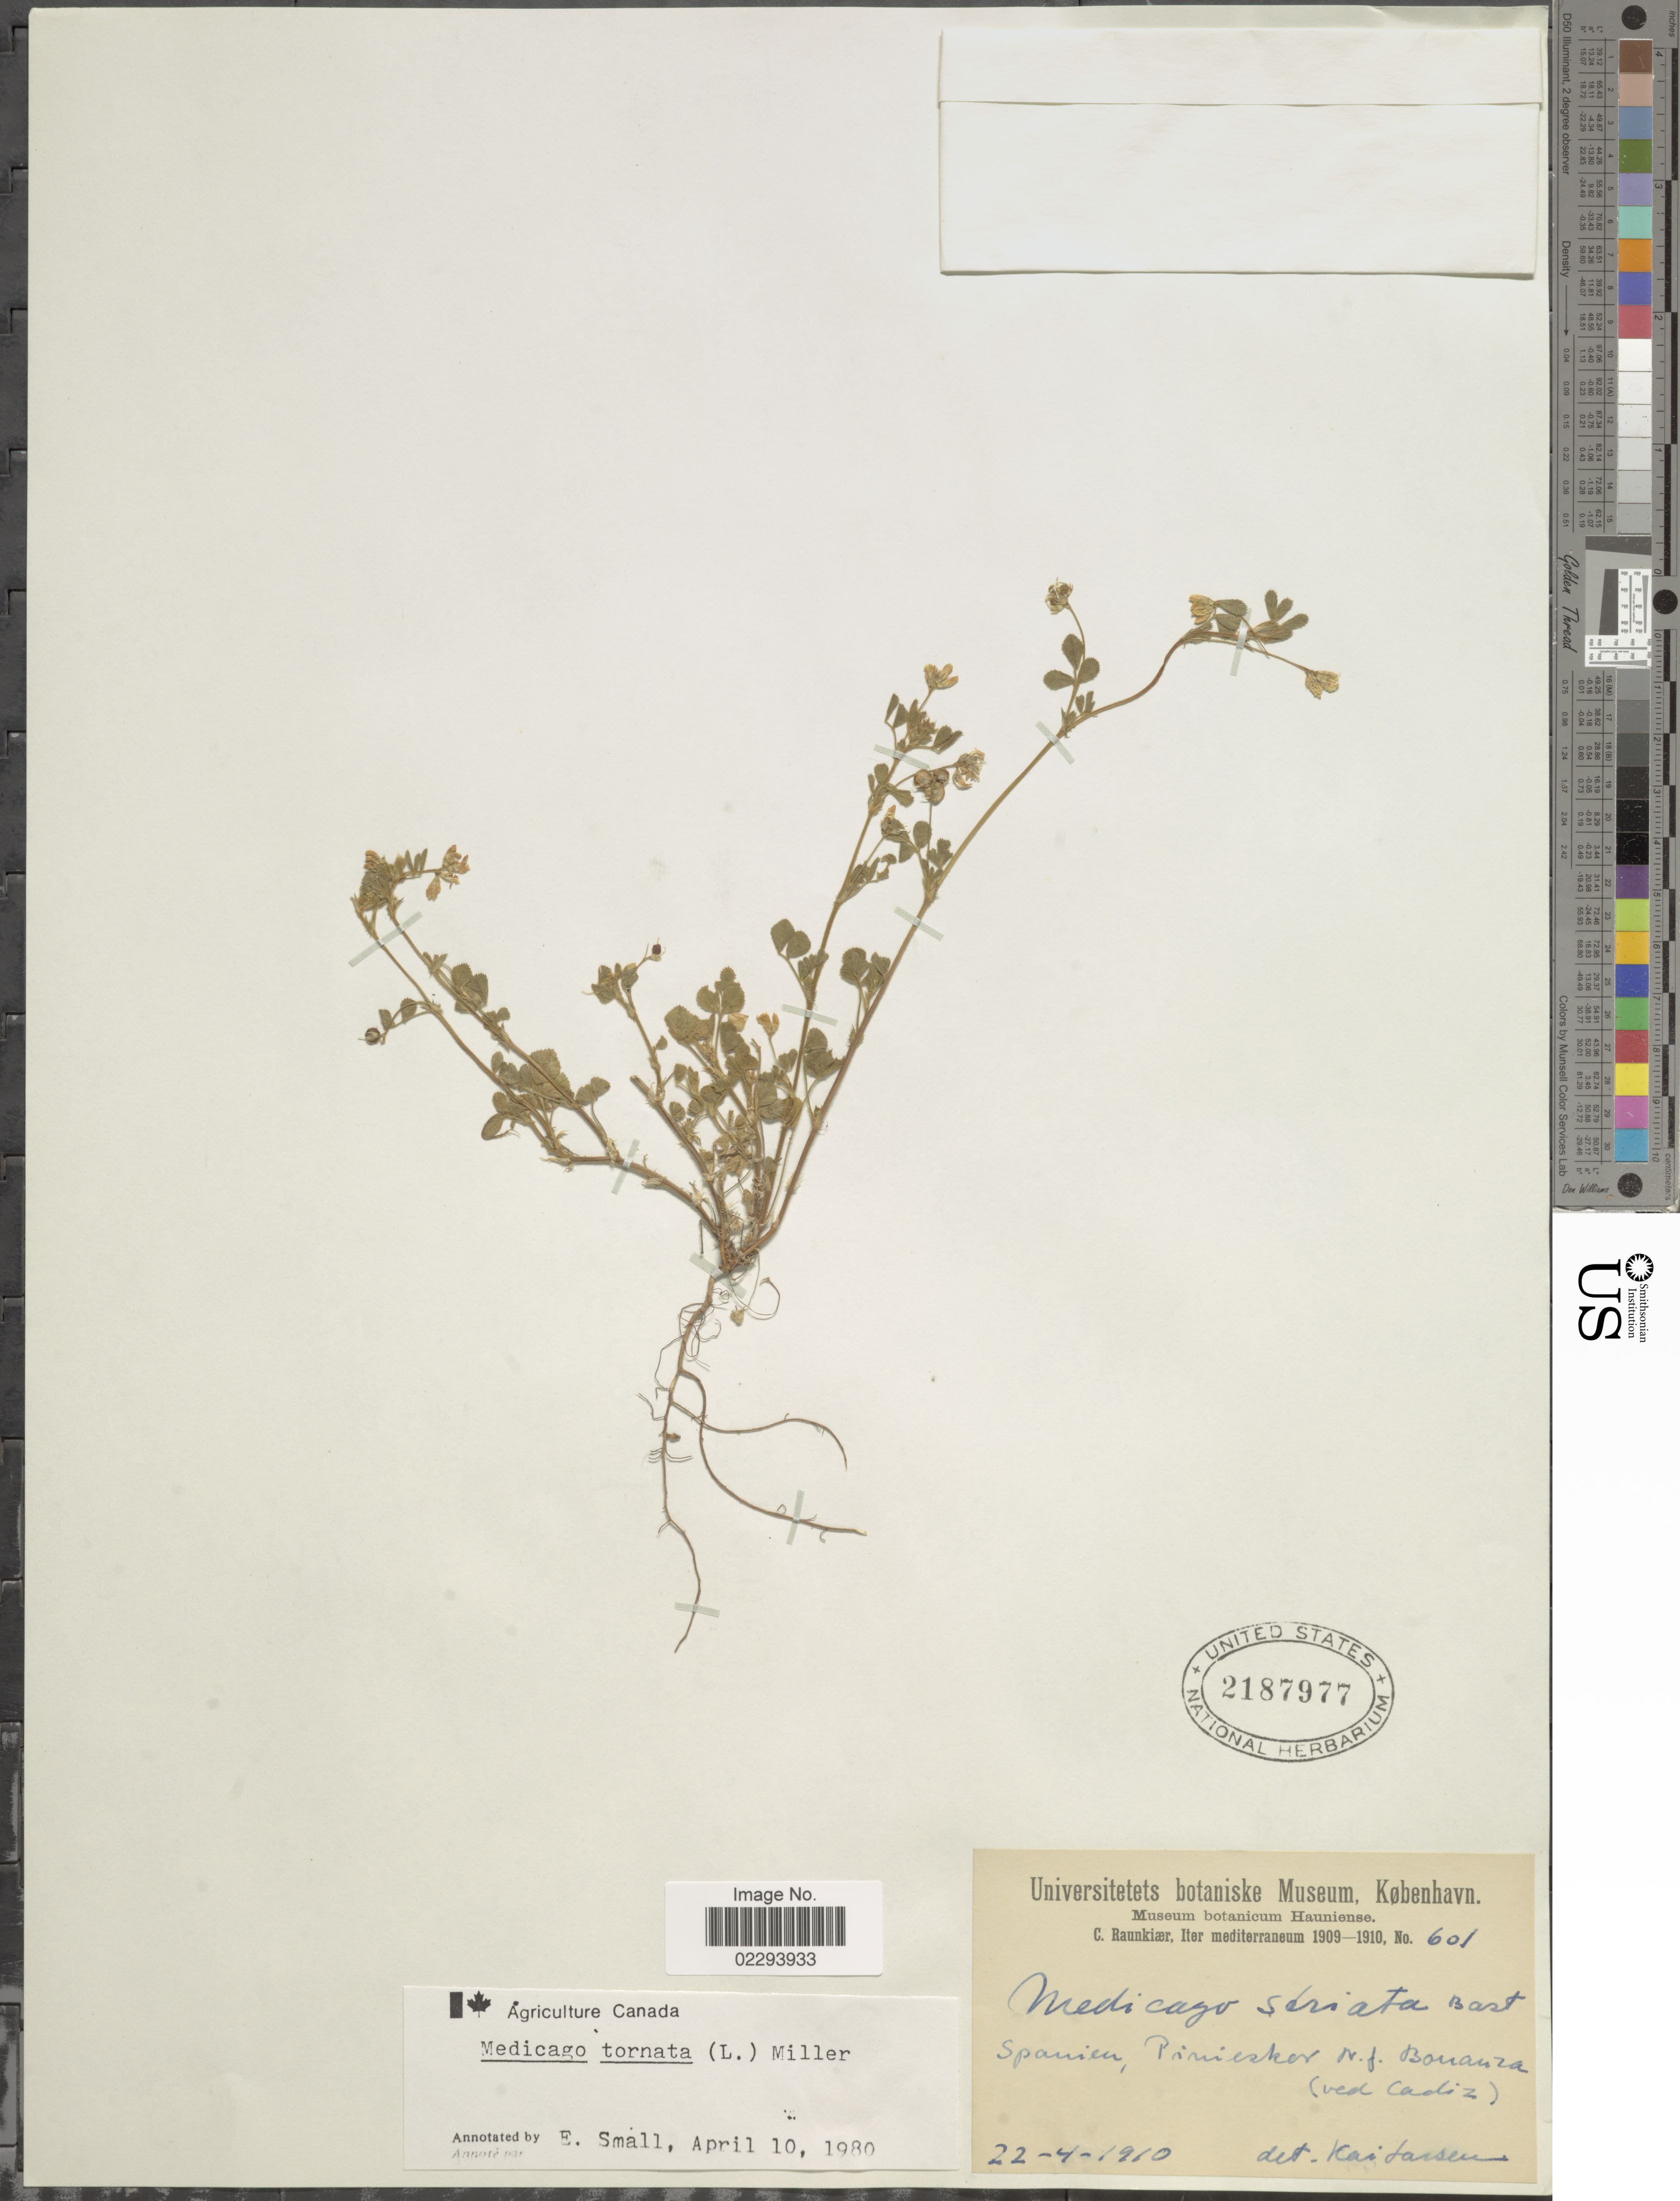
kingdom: Plantae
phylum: Tracheophyta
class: Magnoliopsida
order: Fabales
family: Fabaceae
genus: Medicago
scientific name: Medicago tornata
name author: (L.) Mill.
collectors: C. Raunkier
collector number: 601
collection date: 1910-04-22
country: Spain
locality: Spanien, Piniesker N.f. Bonanza (ved. Cadiz).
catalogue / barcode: US 2187977